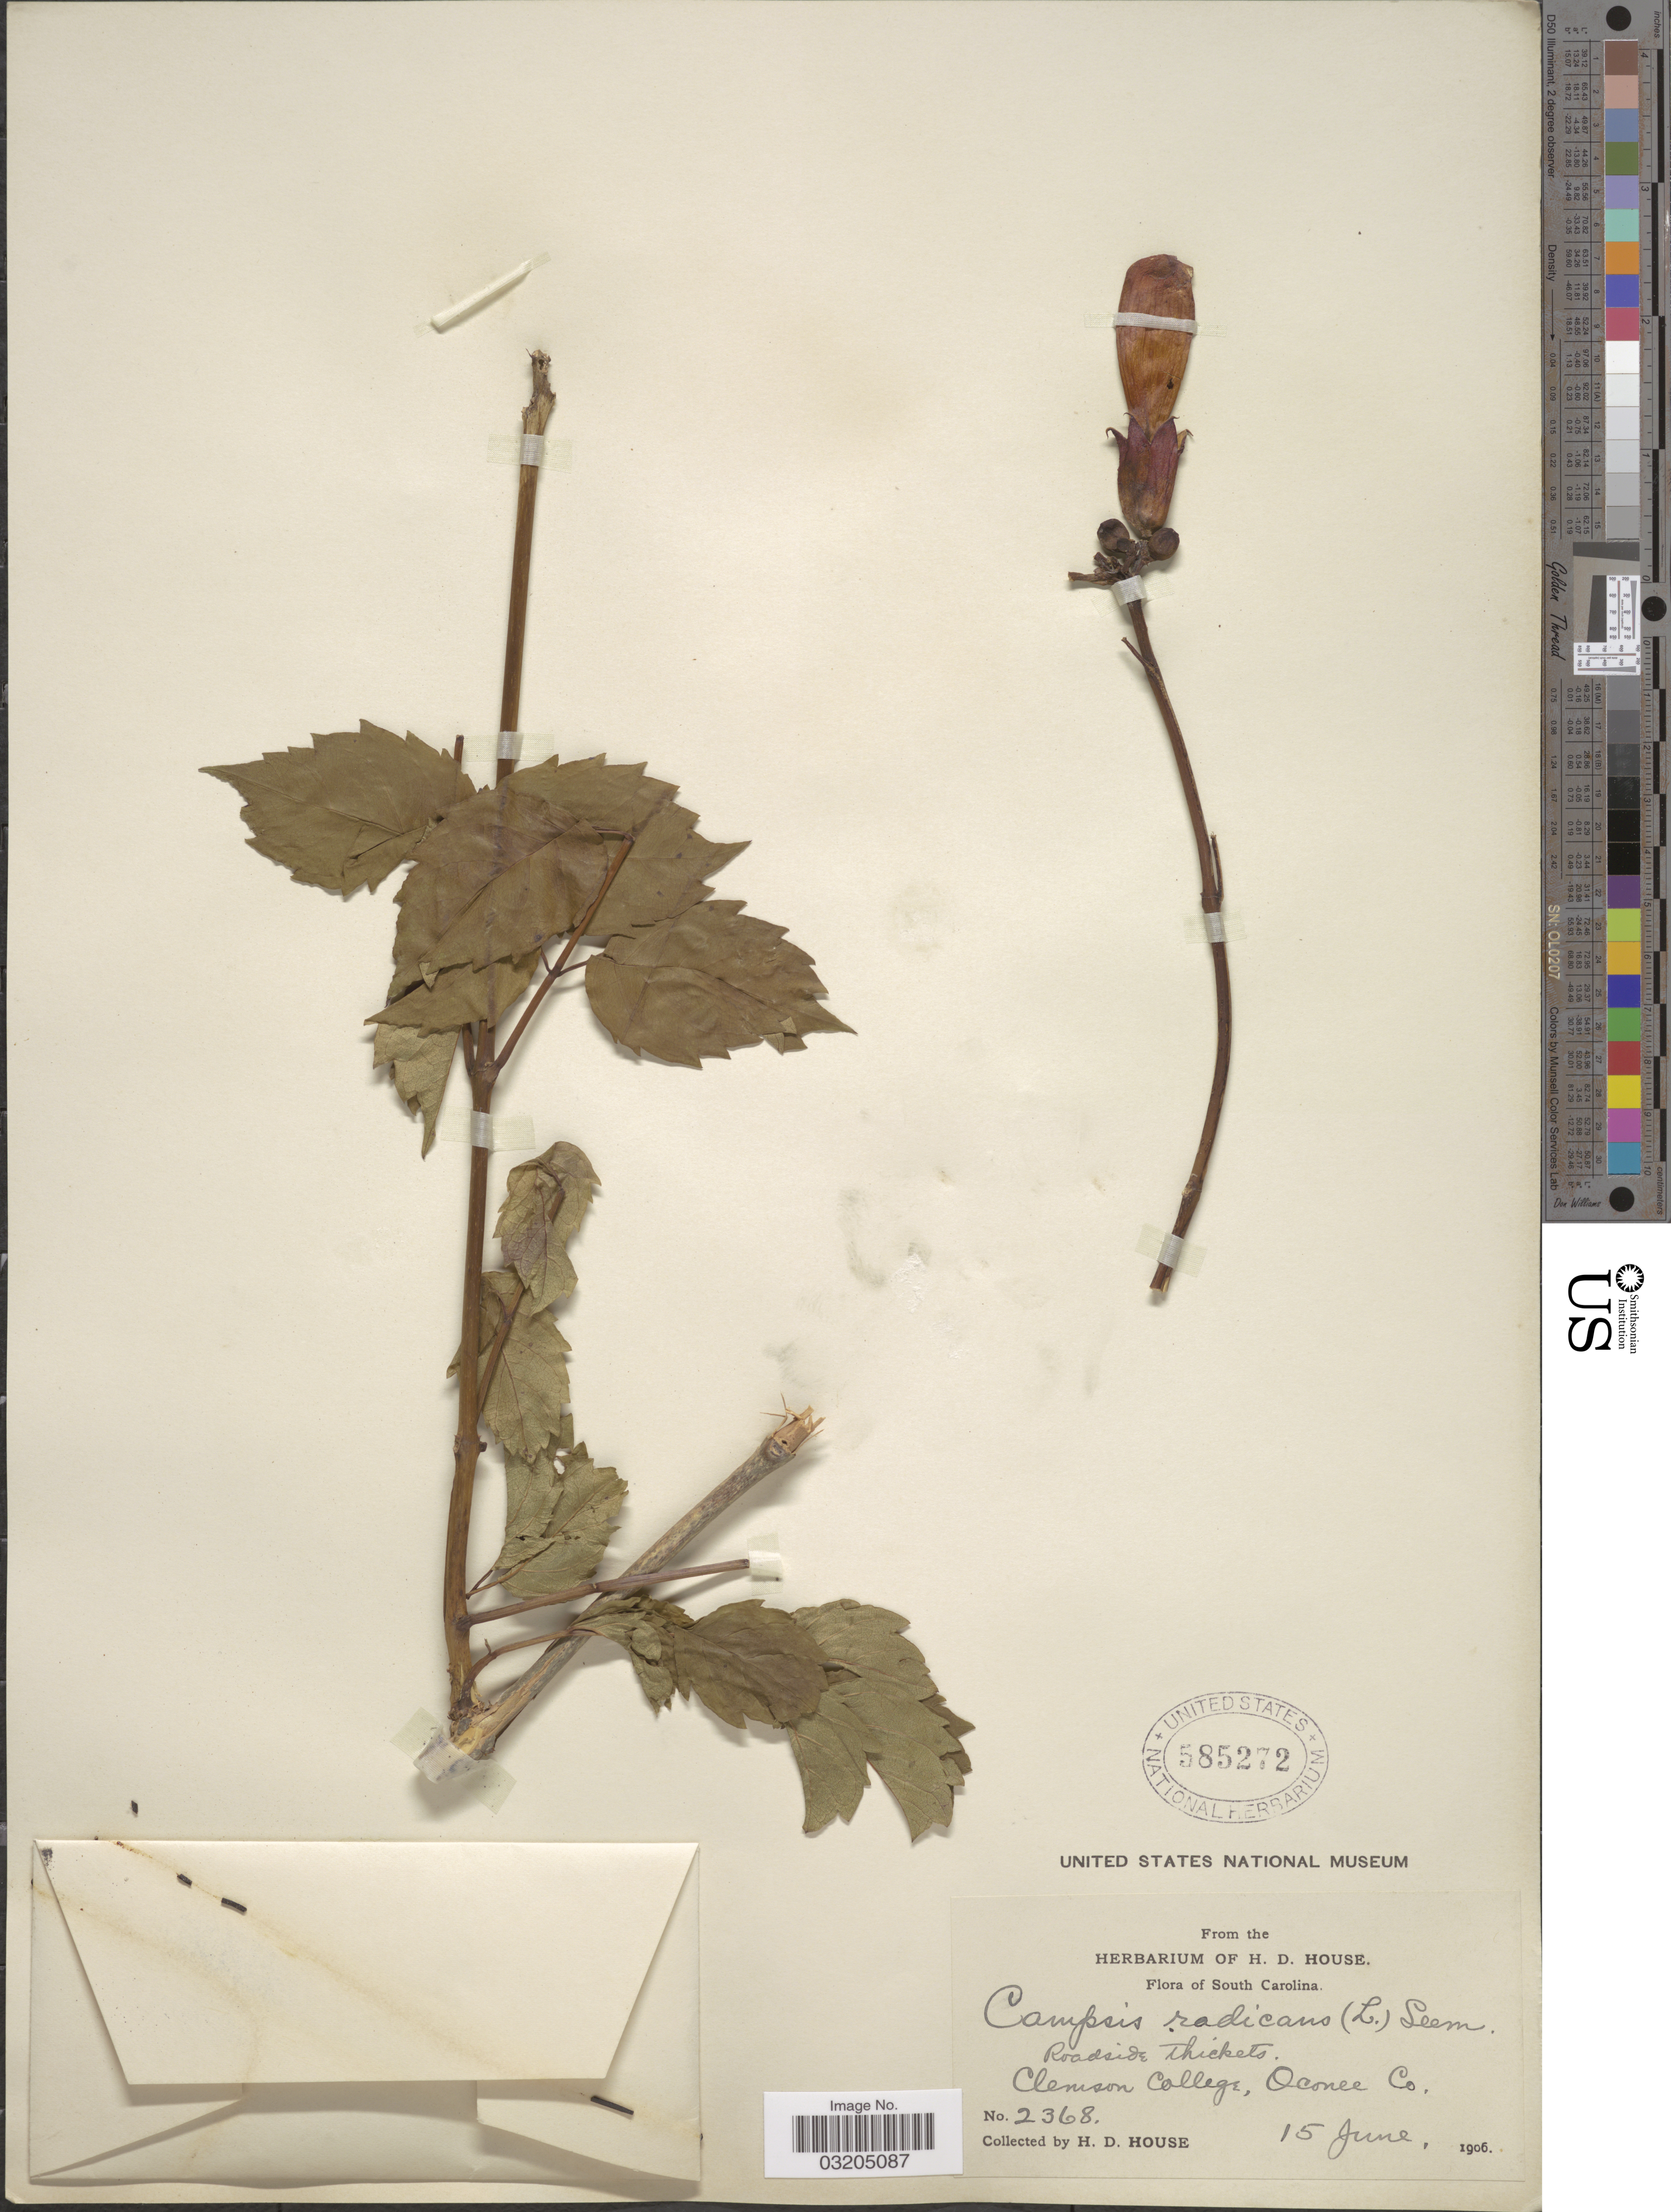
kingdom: Plantae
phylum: Tracheophyta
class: Magnoliopsida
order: Lamiales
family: Bignoniaceae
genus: Campsis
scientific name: Campsis radicans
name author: (L.) Seem.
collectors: H. D. House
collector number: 2368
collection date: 1906-06-15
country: United States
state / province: South Carolina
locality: Roadside thickets. Clemson College, Oconee Co.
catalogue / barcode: US 585272